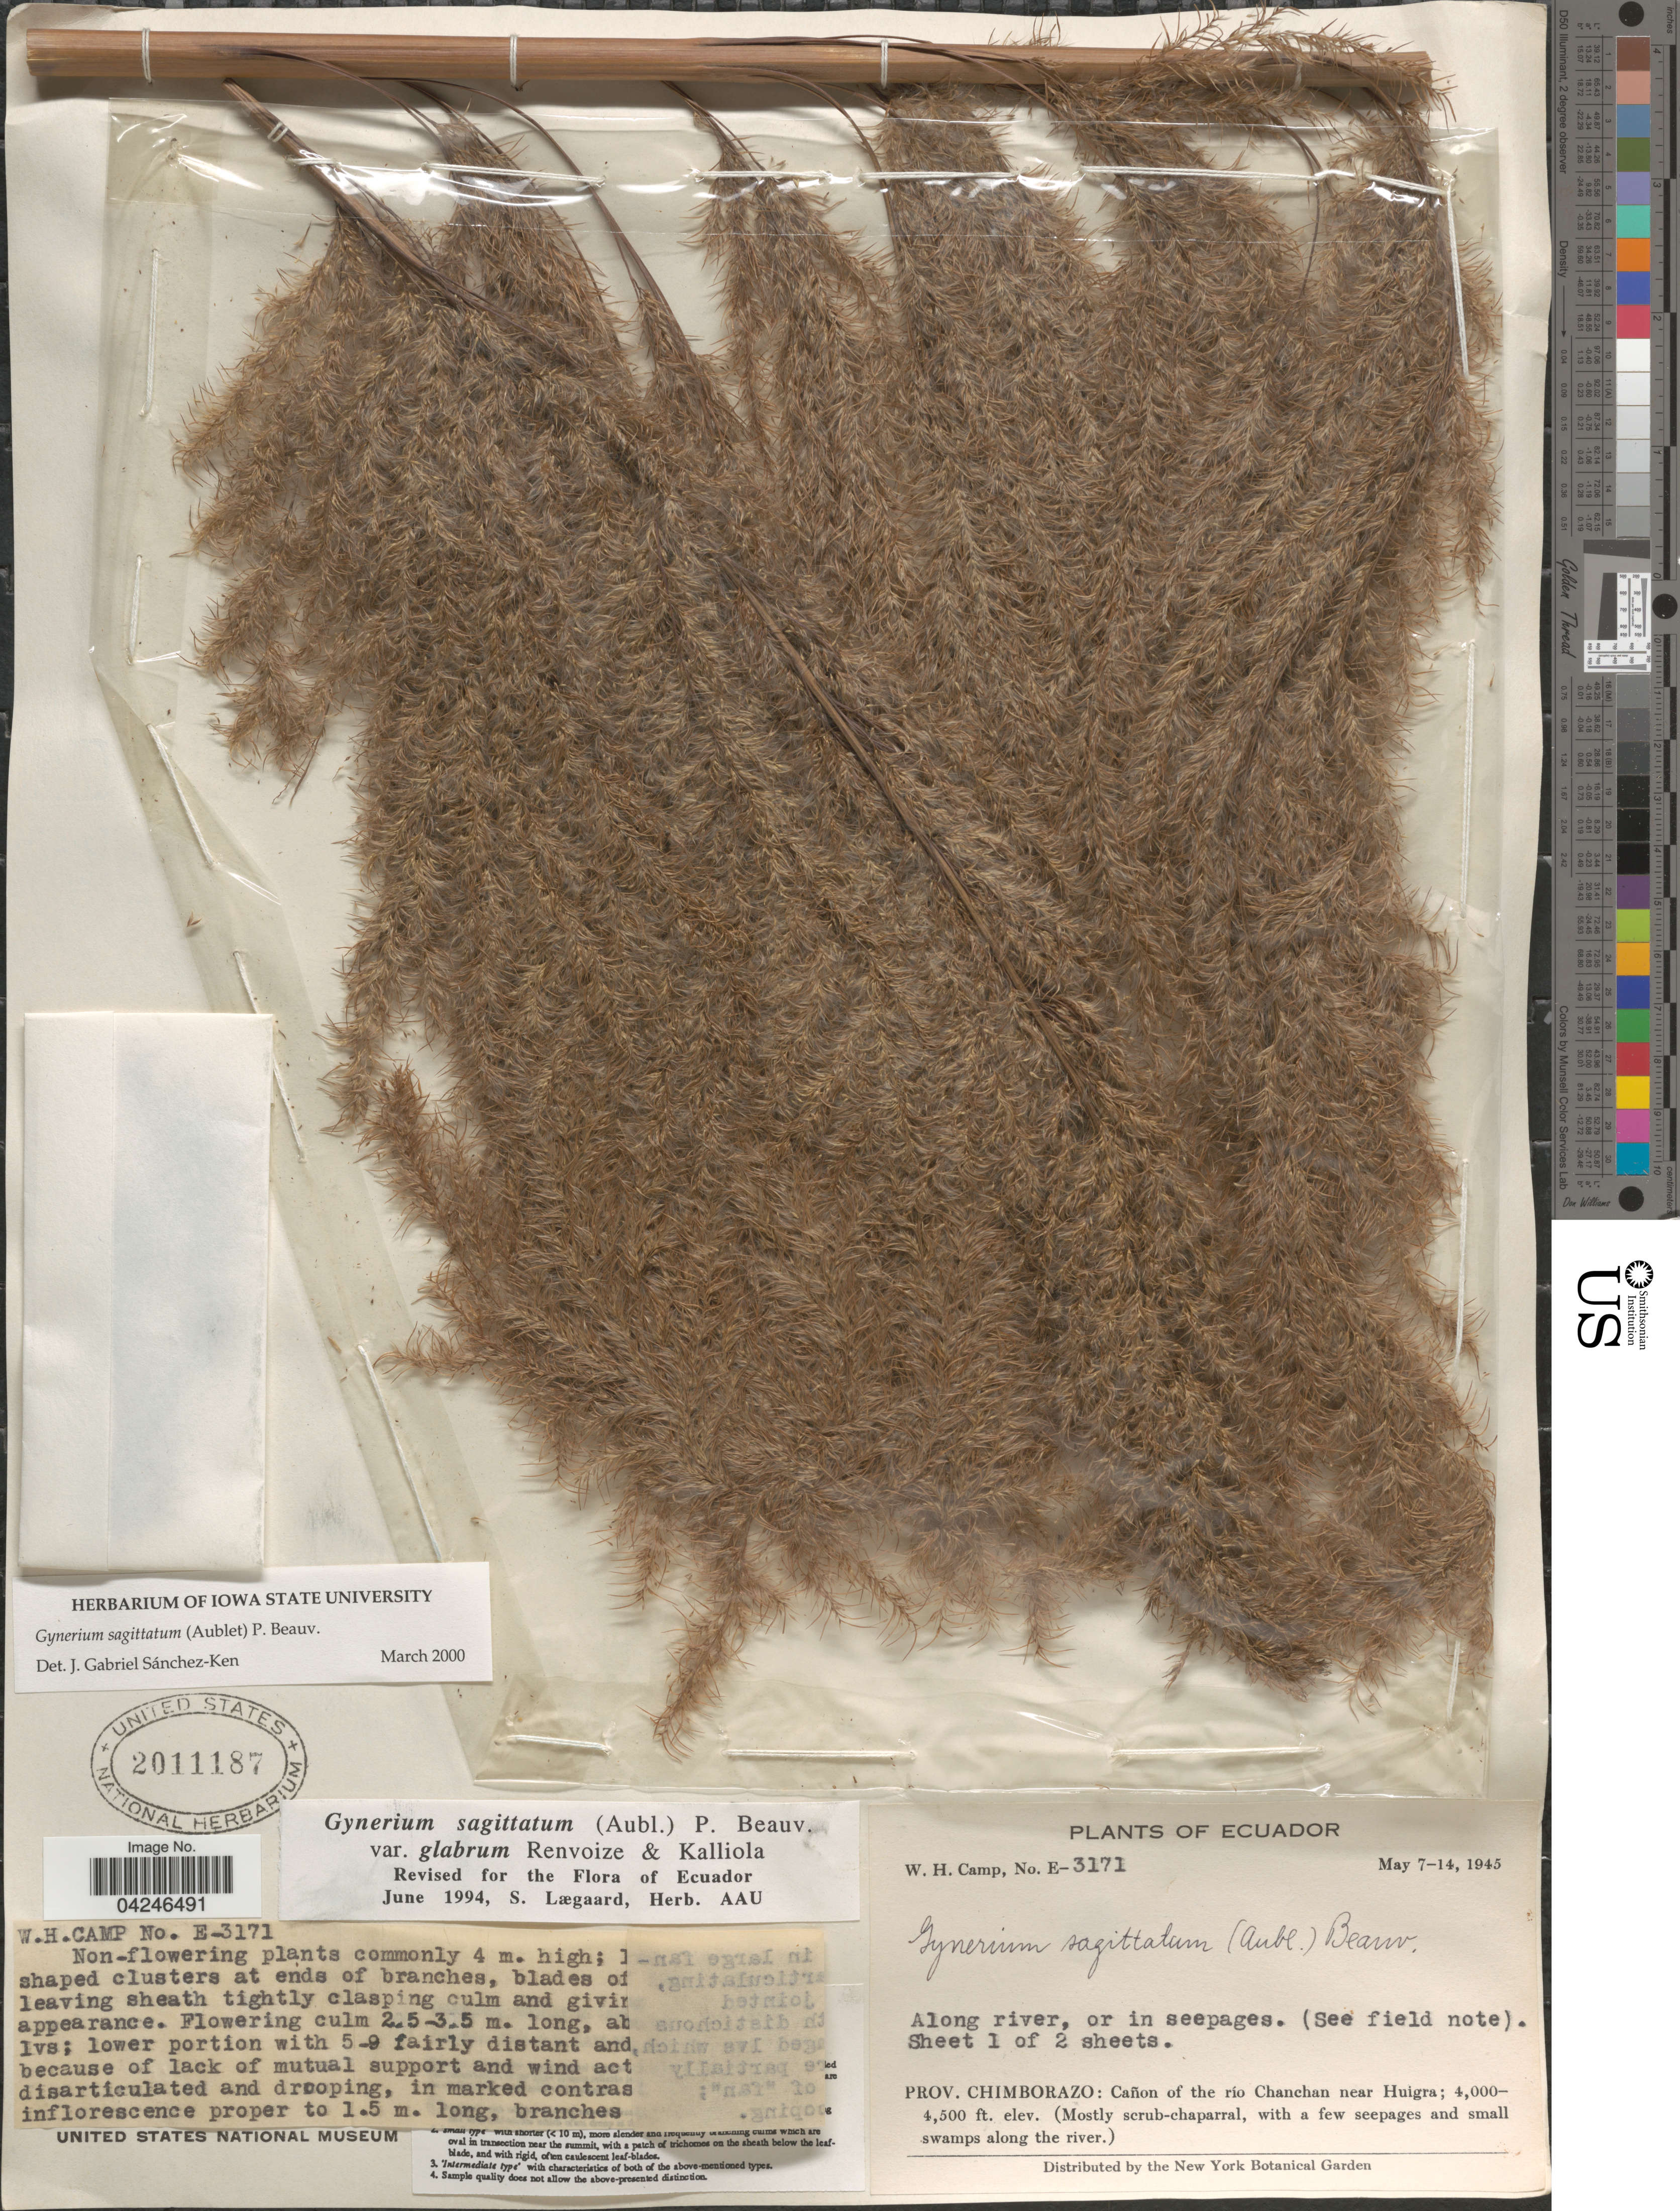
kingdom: Plantae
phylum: Tracheophyta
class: Liliopsida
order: Poales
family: Poaceae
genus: Gynerium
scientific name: Gynerium sagittatum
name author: (Aubl.) P. Beauv.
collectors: W. H. Camp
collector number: E3171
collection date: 1945-05-07/1945-05-14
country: Ecuador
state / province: Chimborazo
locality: Cañon of the rio Chanchan near Huigra.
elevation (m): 1219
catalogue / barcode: US 2011187